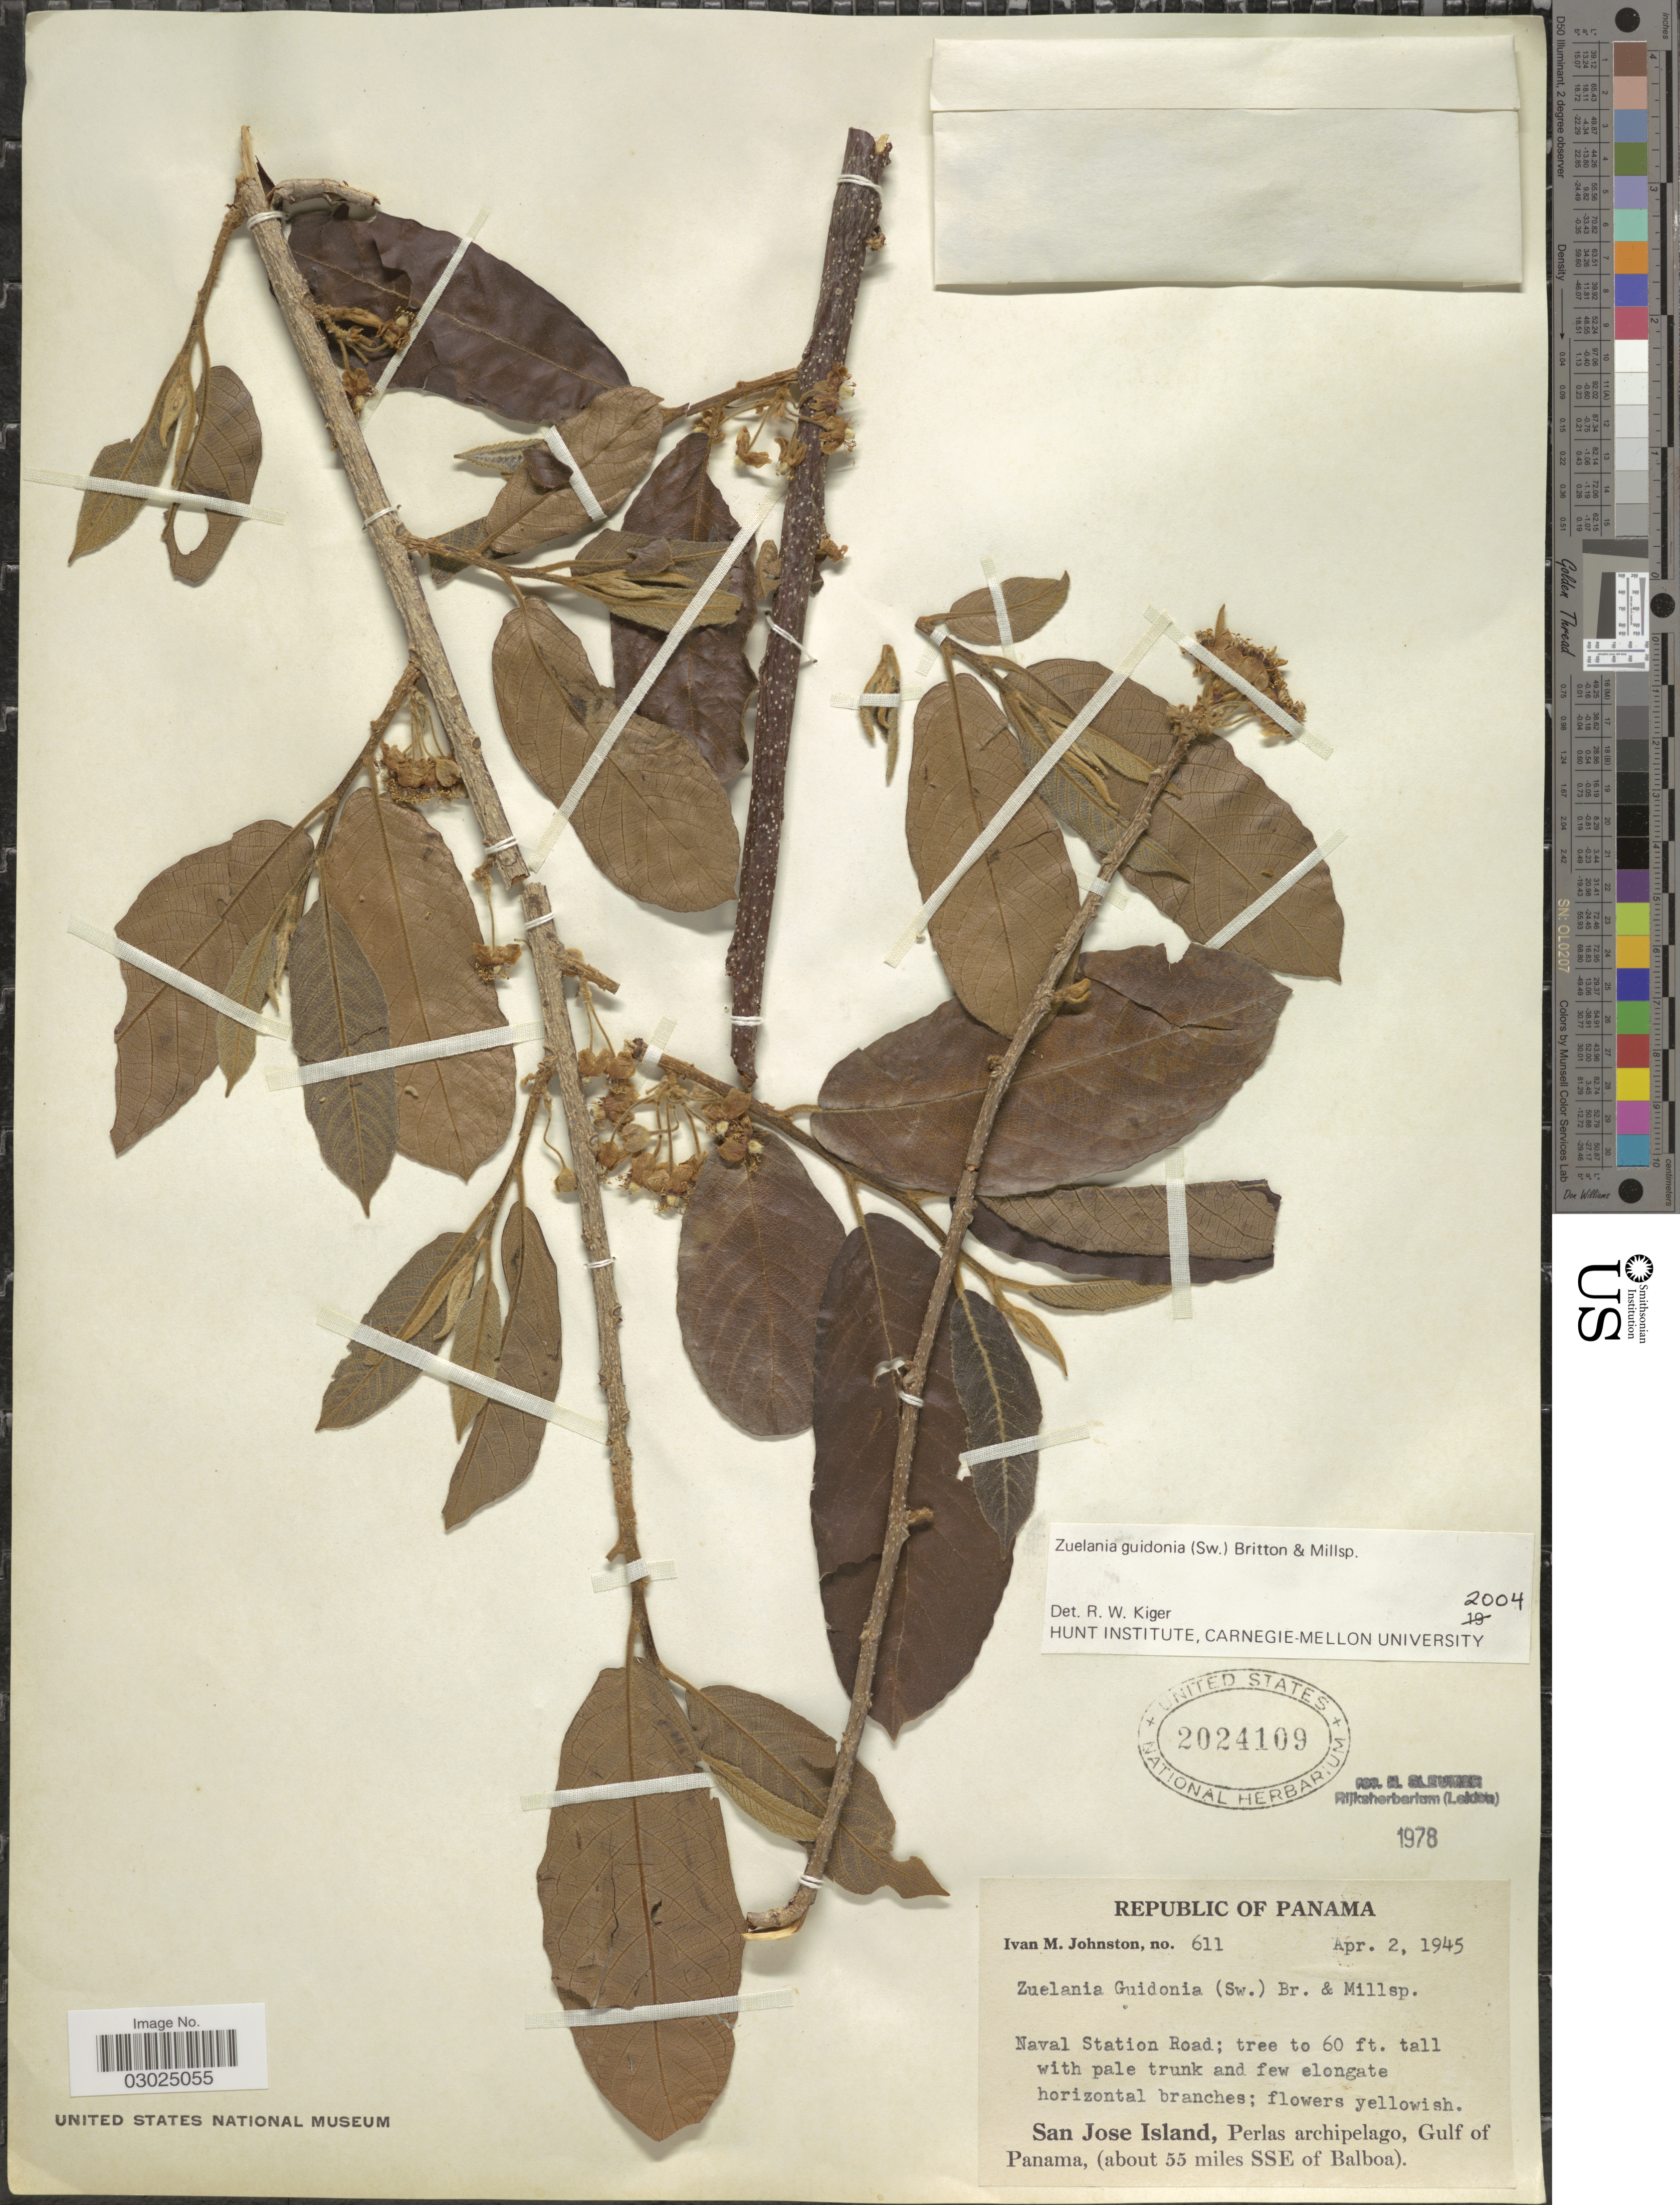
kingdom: Plantae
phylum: Tracheophyta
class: Magnoliopsida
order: Malpighiales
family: Salicaceae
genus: Casearia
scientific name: Casearia laetioides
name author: (A. Rich.) Warb.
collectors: I.M. Johnston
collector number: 611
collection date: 1945-04-02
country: Panama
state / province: Panamá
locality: Republic of Panama. San Jose Island, Perlas archipelago, Gulf of Panama, (about 55 miles SSE of Balboa).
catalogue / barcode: US 2024109